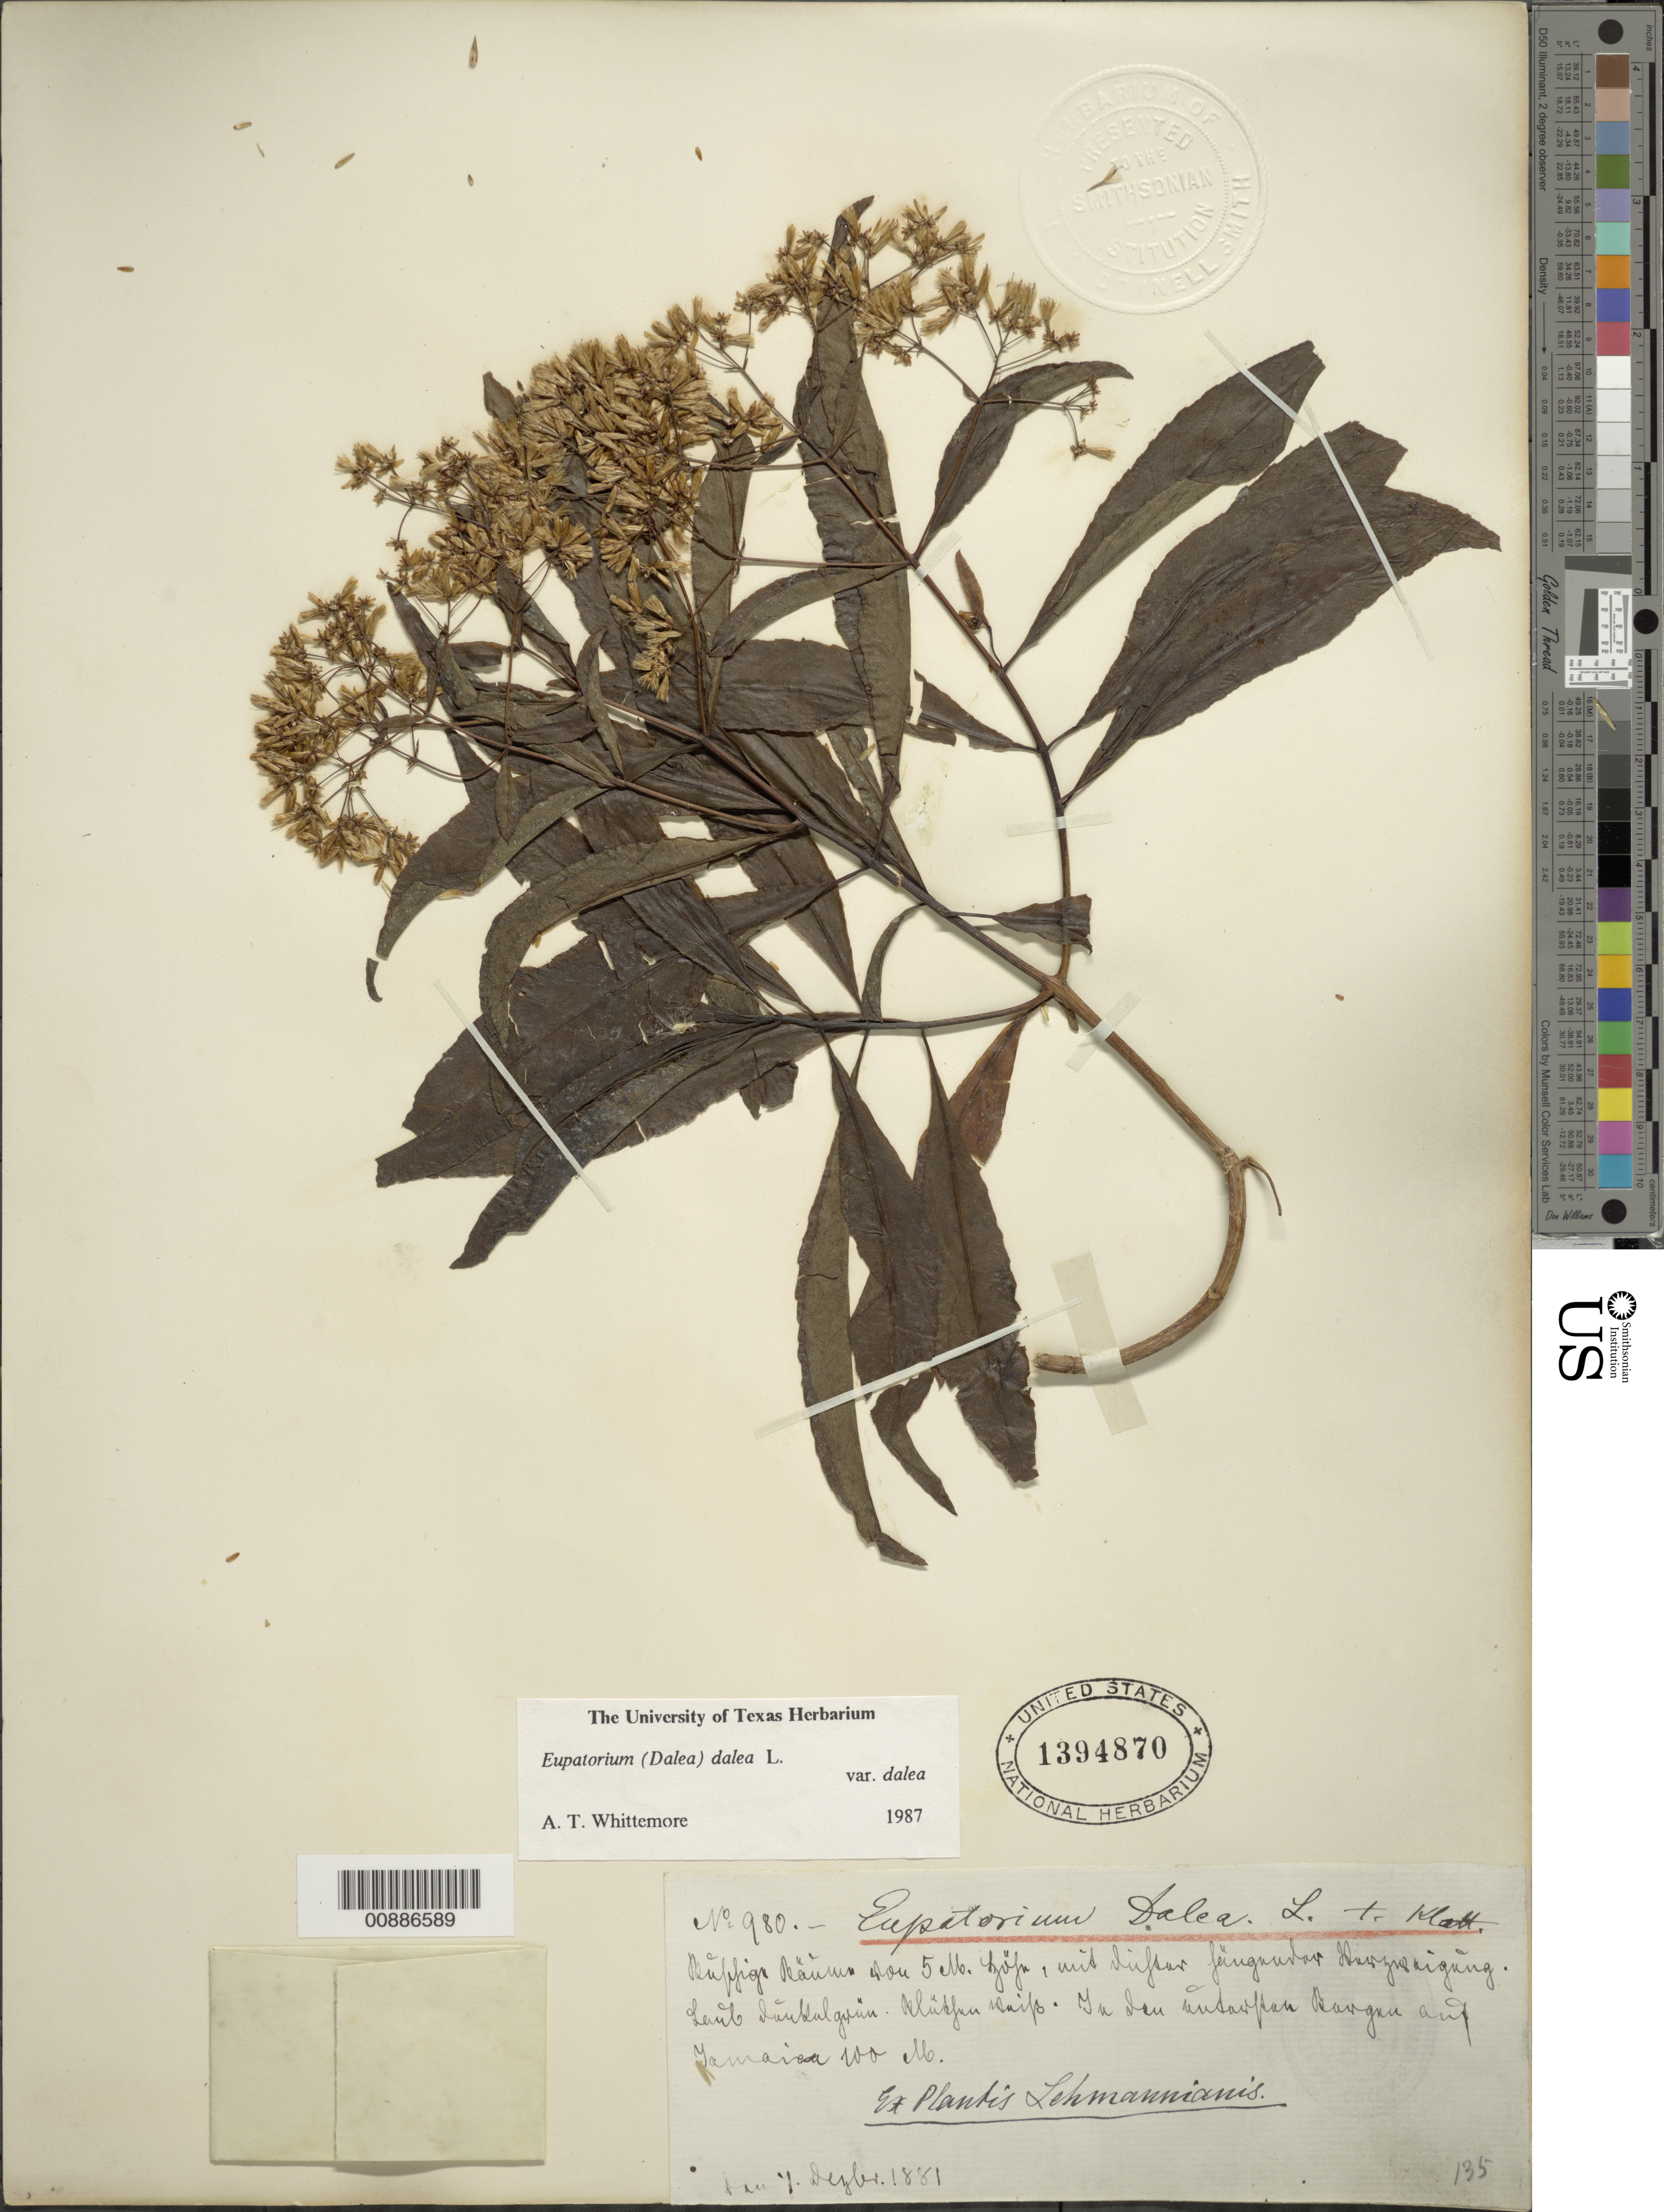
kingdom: Plantae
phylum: Tracheophyta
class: Magnoliopsida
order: Asterales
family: Asteraceae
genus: Critonia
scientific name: Critonia dalea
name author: DC.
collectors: D. Deyber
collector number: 980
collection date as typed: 1881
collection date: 1881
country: Jamaica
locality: Illeg.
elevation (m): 100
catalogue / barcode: US 1394870